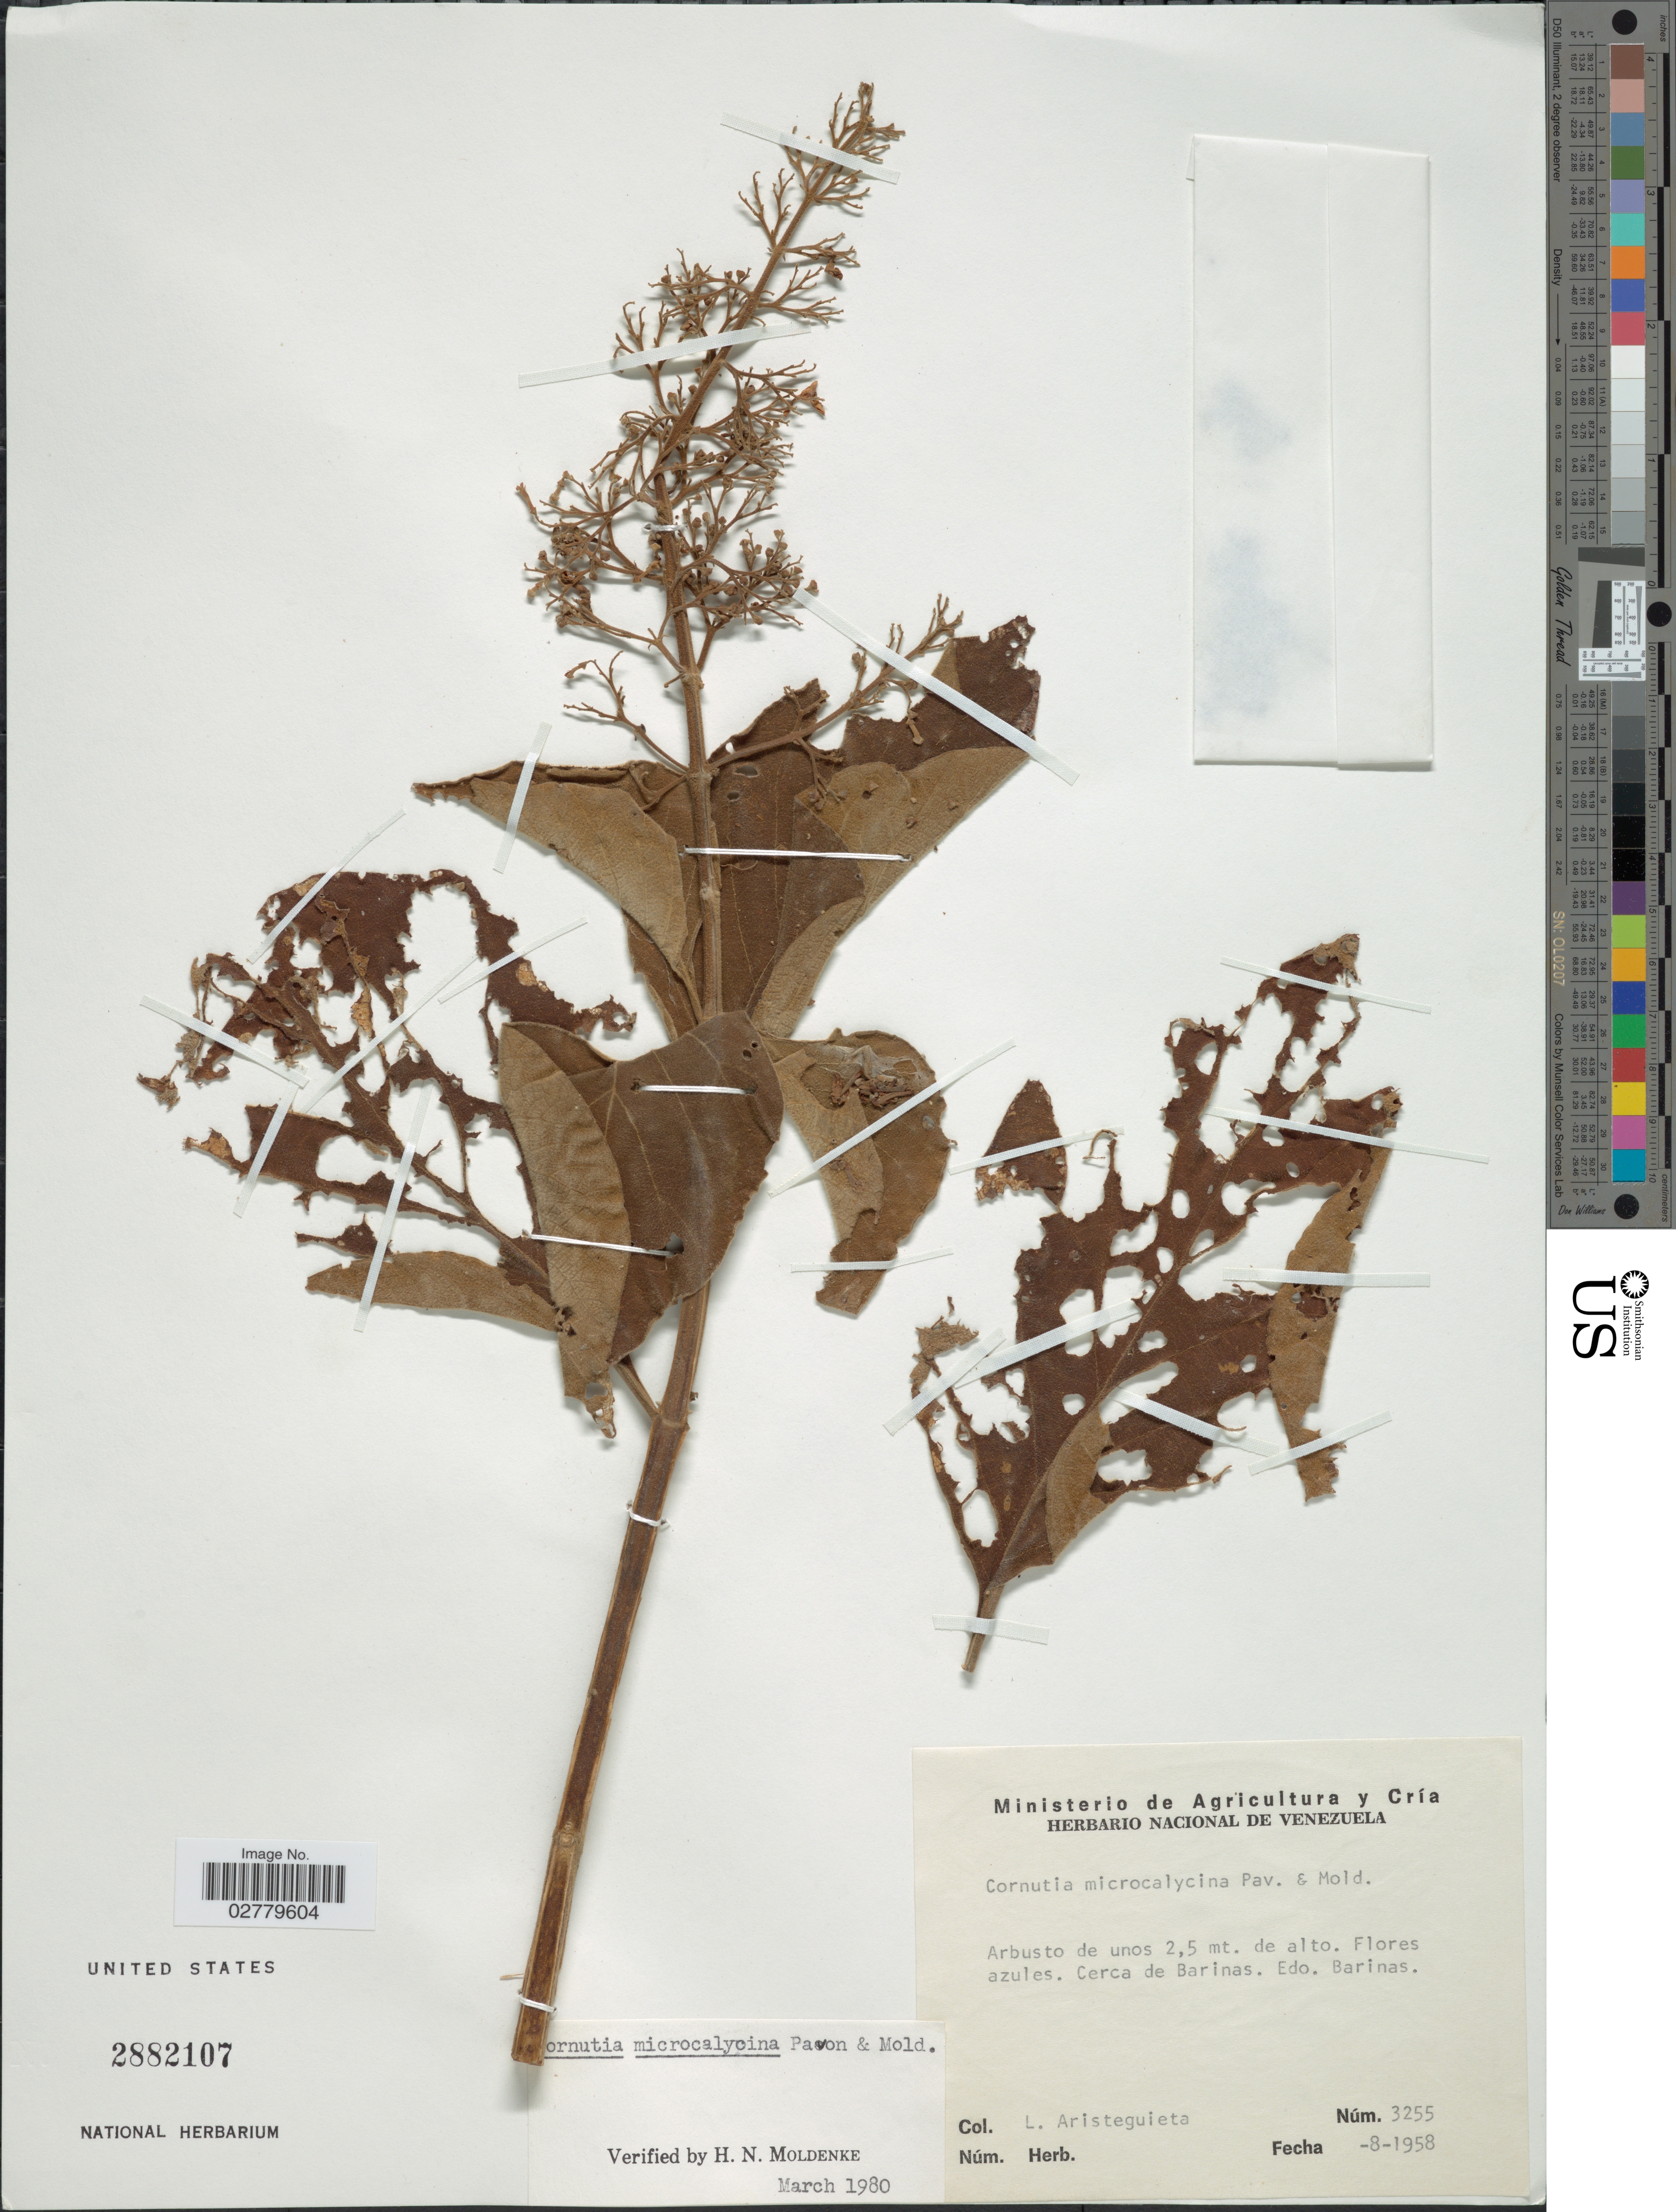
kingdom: Plantae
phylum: Tracheophyta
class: Magnoliopsida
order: Lamiales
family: Lamiaceae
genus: Cornutia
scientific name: Cornutia microcalycina var. microcalycina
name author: Pav. ex Moldenke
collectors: L. Aristeguieta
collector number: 3255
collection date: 1958-08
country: Venezuela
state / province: Barinas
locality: Cerca de Barinas. Edo. Barinas.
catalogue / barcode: US 2882107